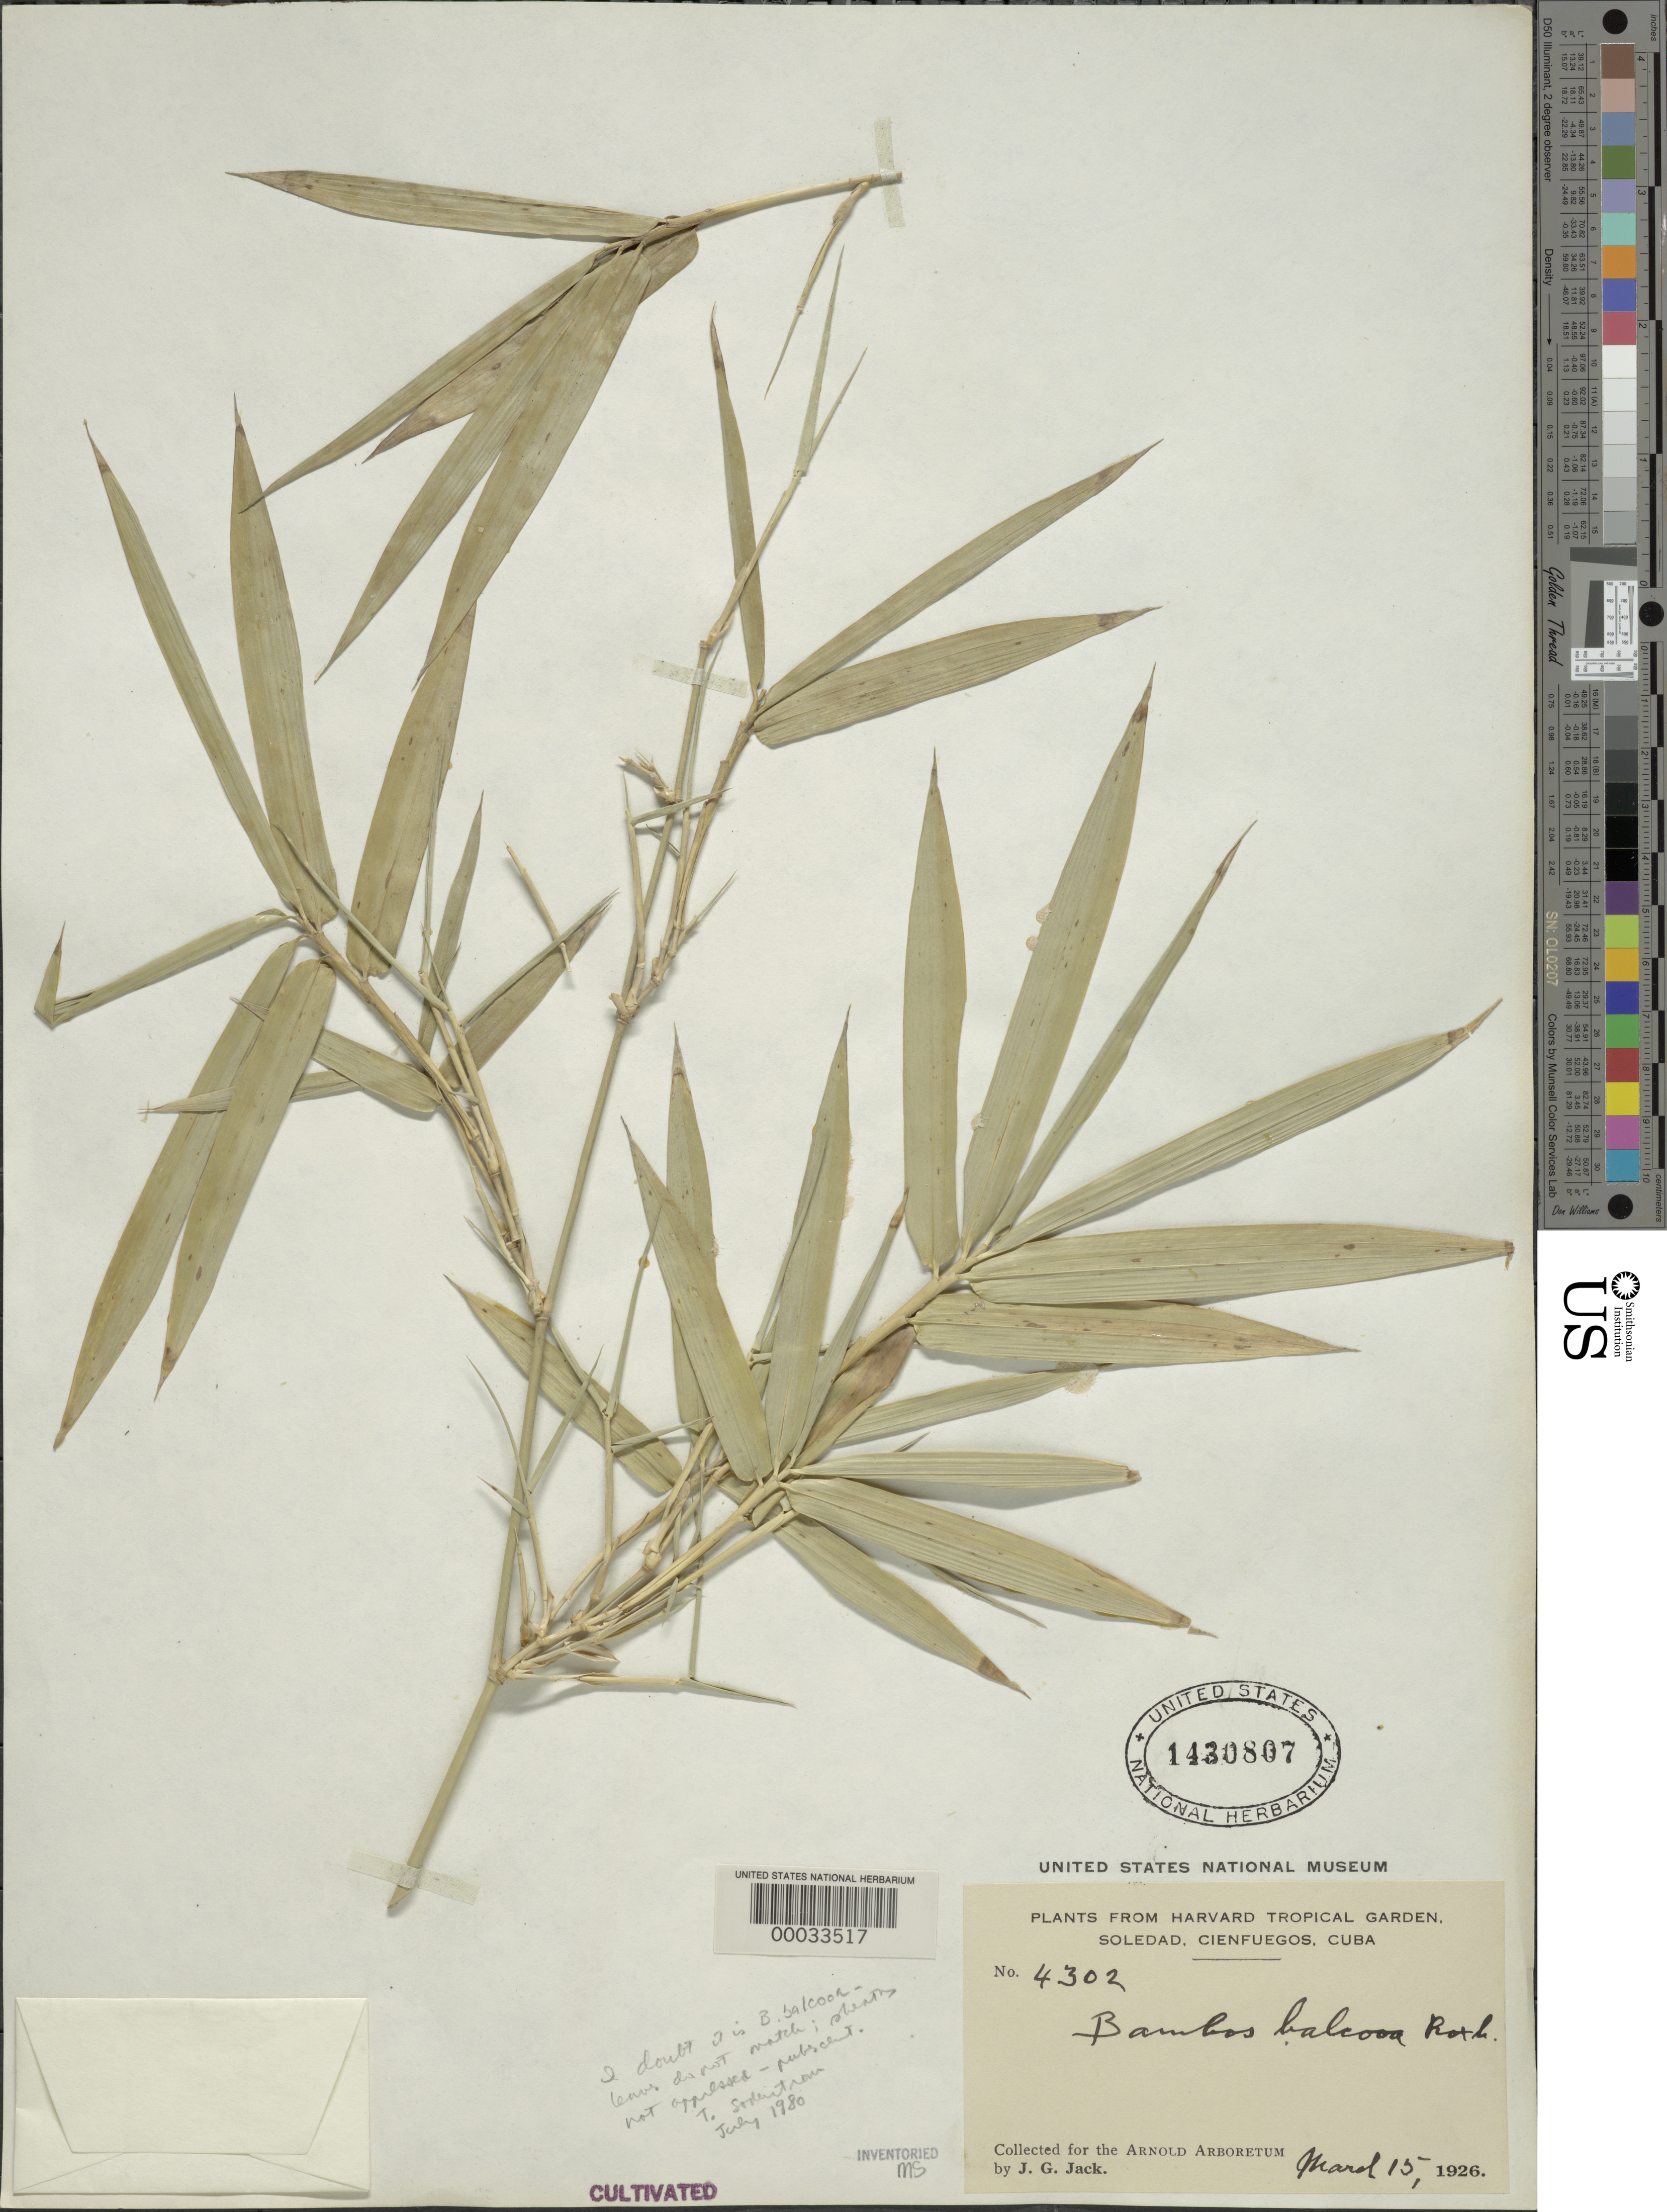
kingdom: Plantae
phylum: Tracheophyta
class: Liliopsida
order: Poales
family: Poaceae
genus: Bambusa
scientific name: Bambusa sp.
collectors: J. G. Jack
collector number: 4302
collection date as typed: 15 Mar 1926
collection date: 1926-03-15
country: Cuba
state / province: Las Villas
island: Greater Antilles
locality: Soledad, cienfuegos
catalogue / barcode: US 1430807